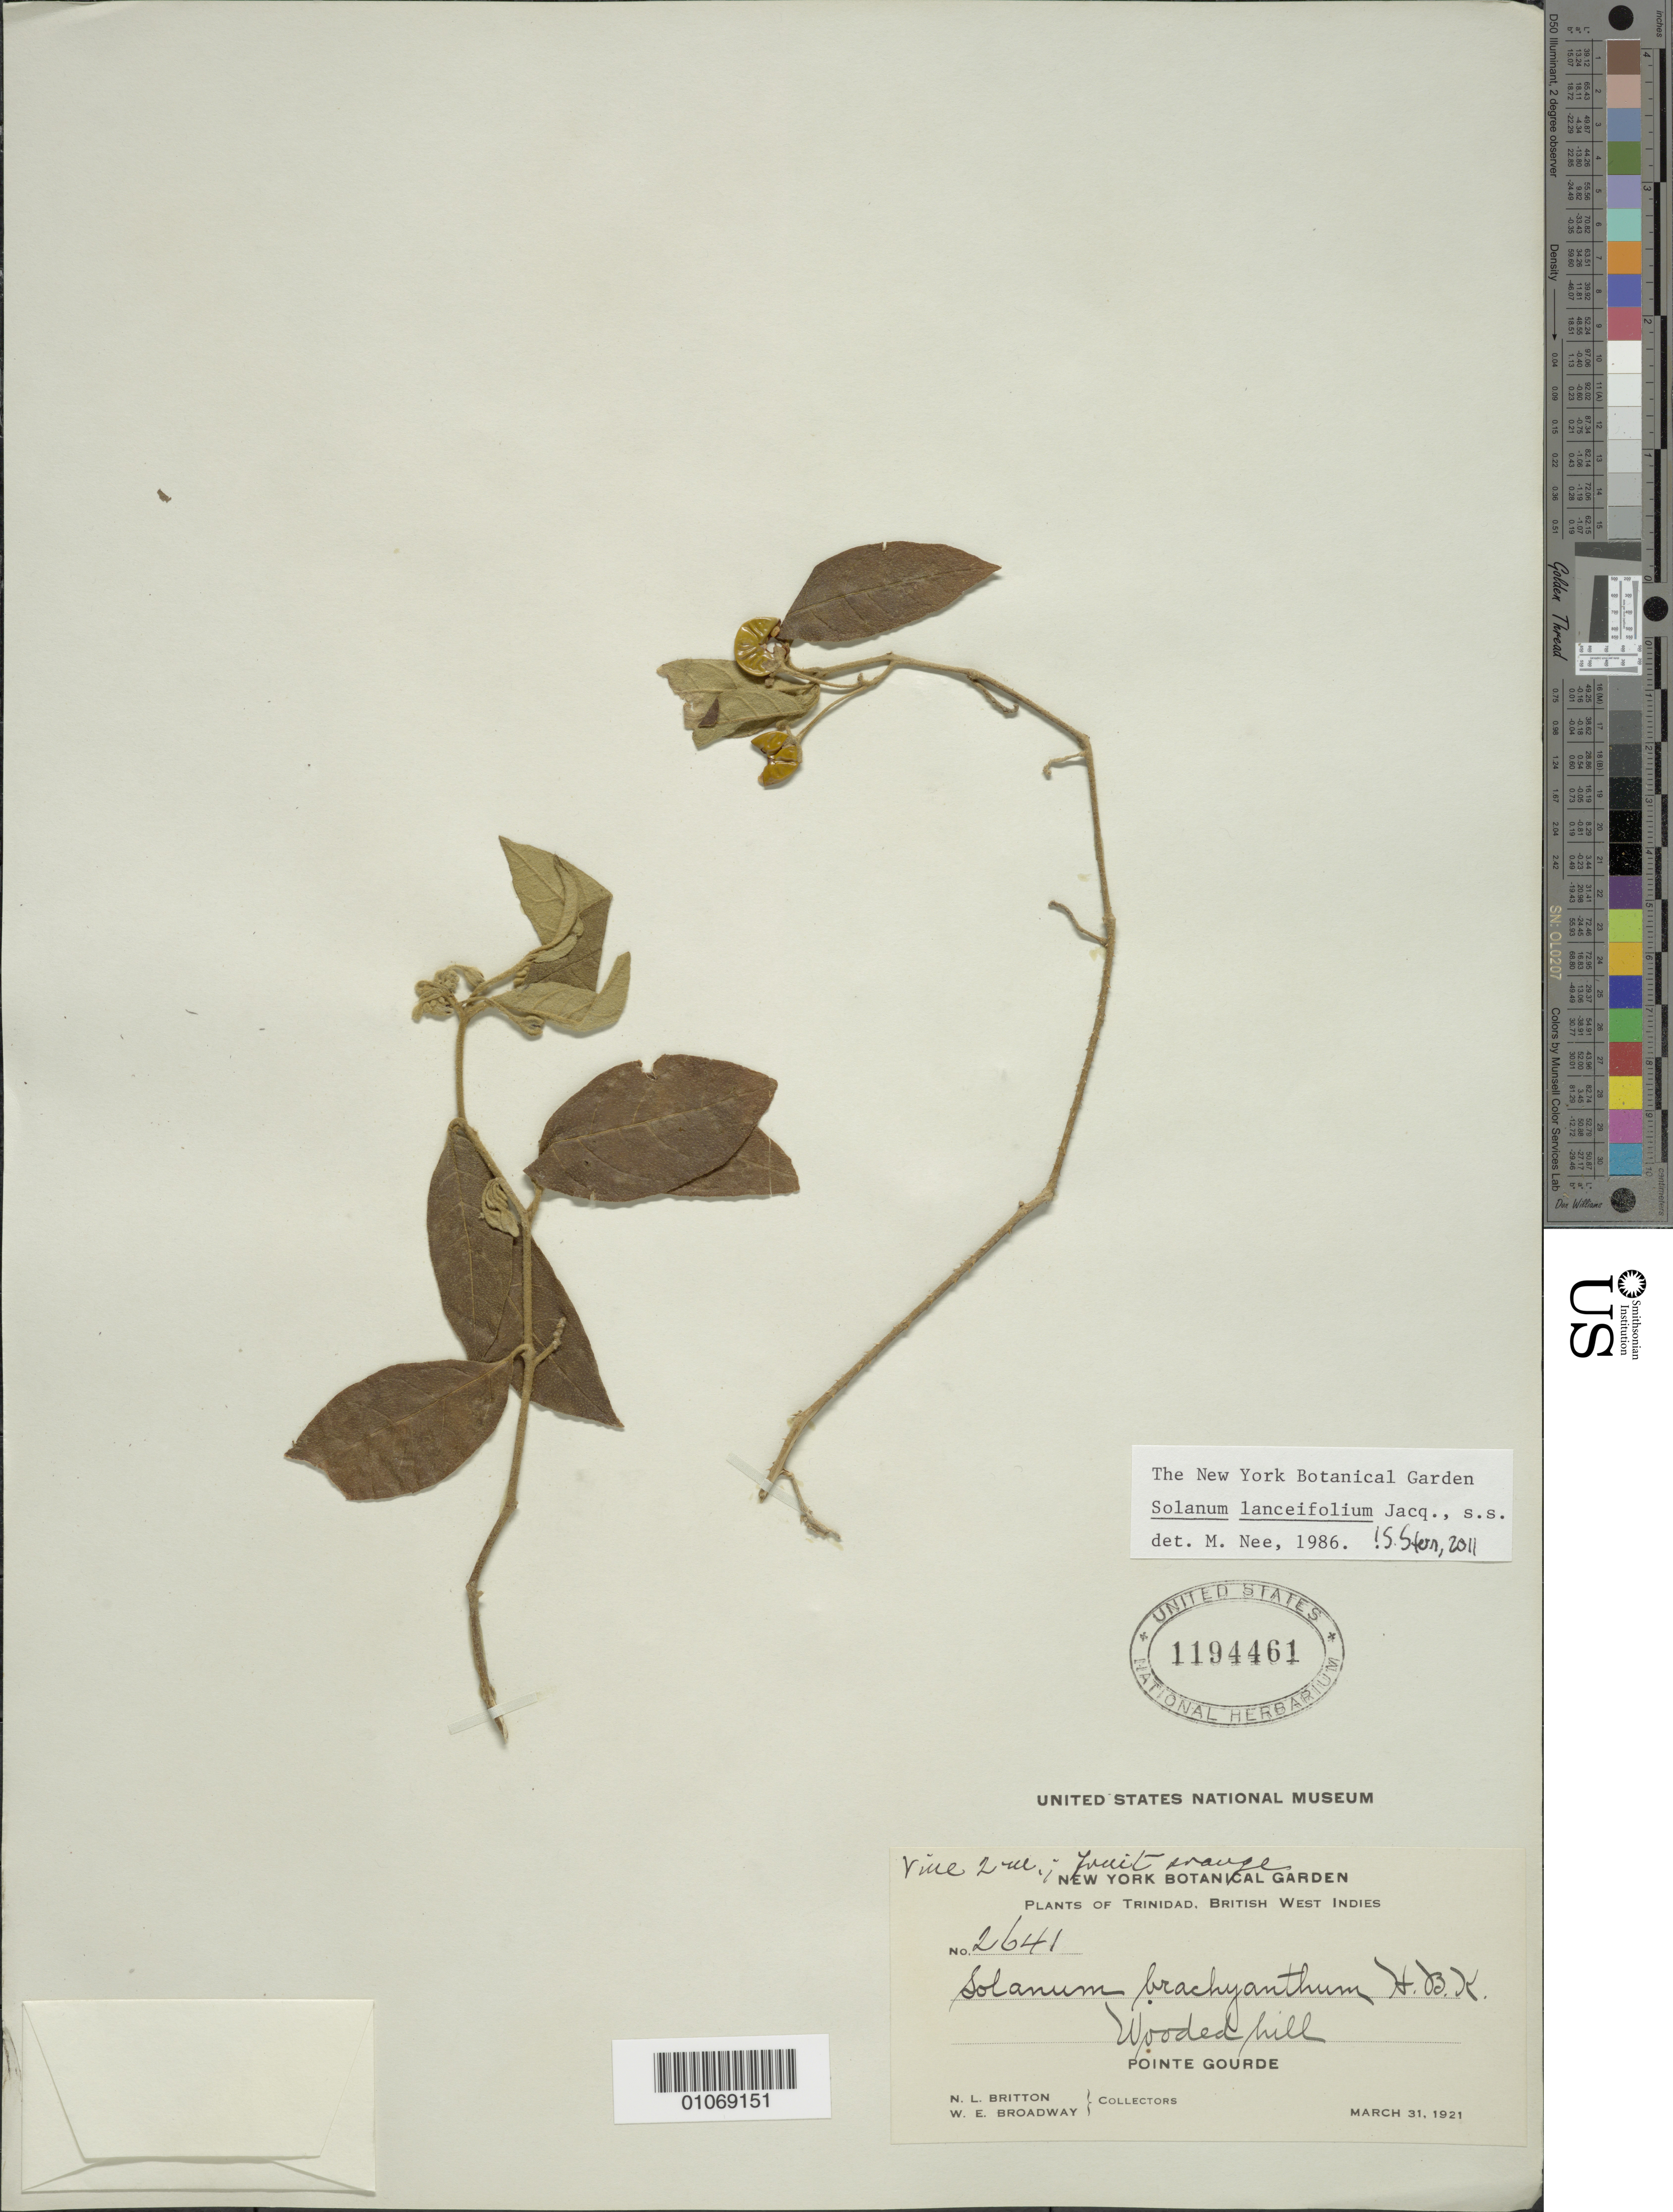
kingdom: Plantae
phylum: Tracheophyta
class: Magnoliopsida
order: Solanales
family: Solanaceae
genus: Solanum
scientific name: Solanum lanceifolium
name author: Jacq.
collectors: N. Britton & W. E. Broadway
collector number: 2641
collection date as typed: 31 Mar 1921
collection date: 1921-03-31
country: Trinidad and Tobago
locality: Pointe Gourde, wooded hill.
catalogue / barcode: US 1194461